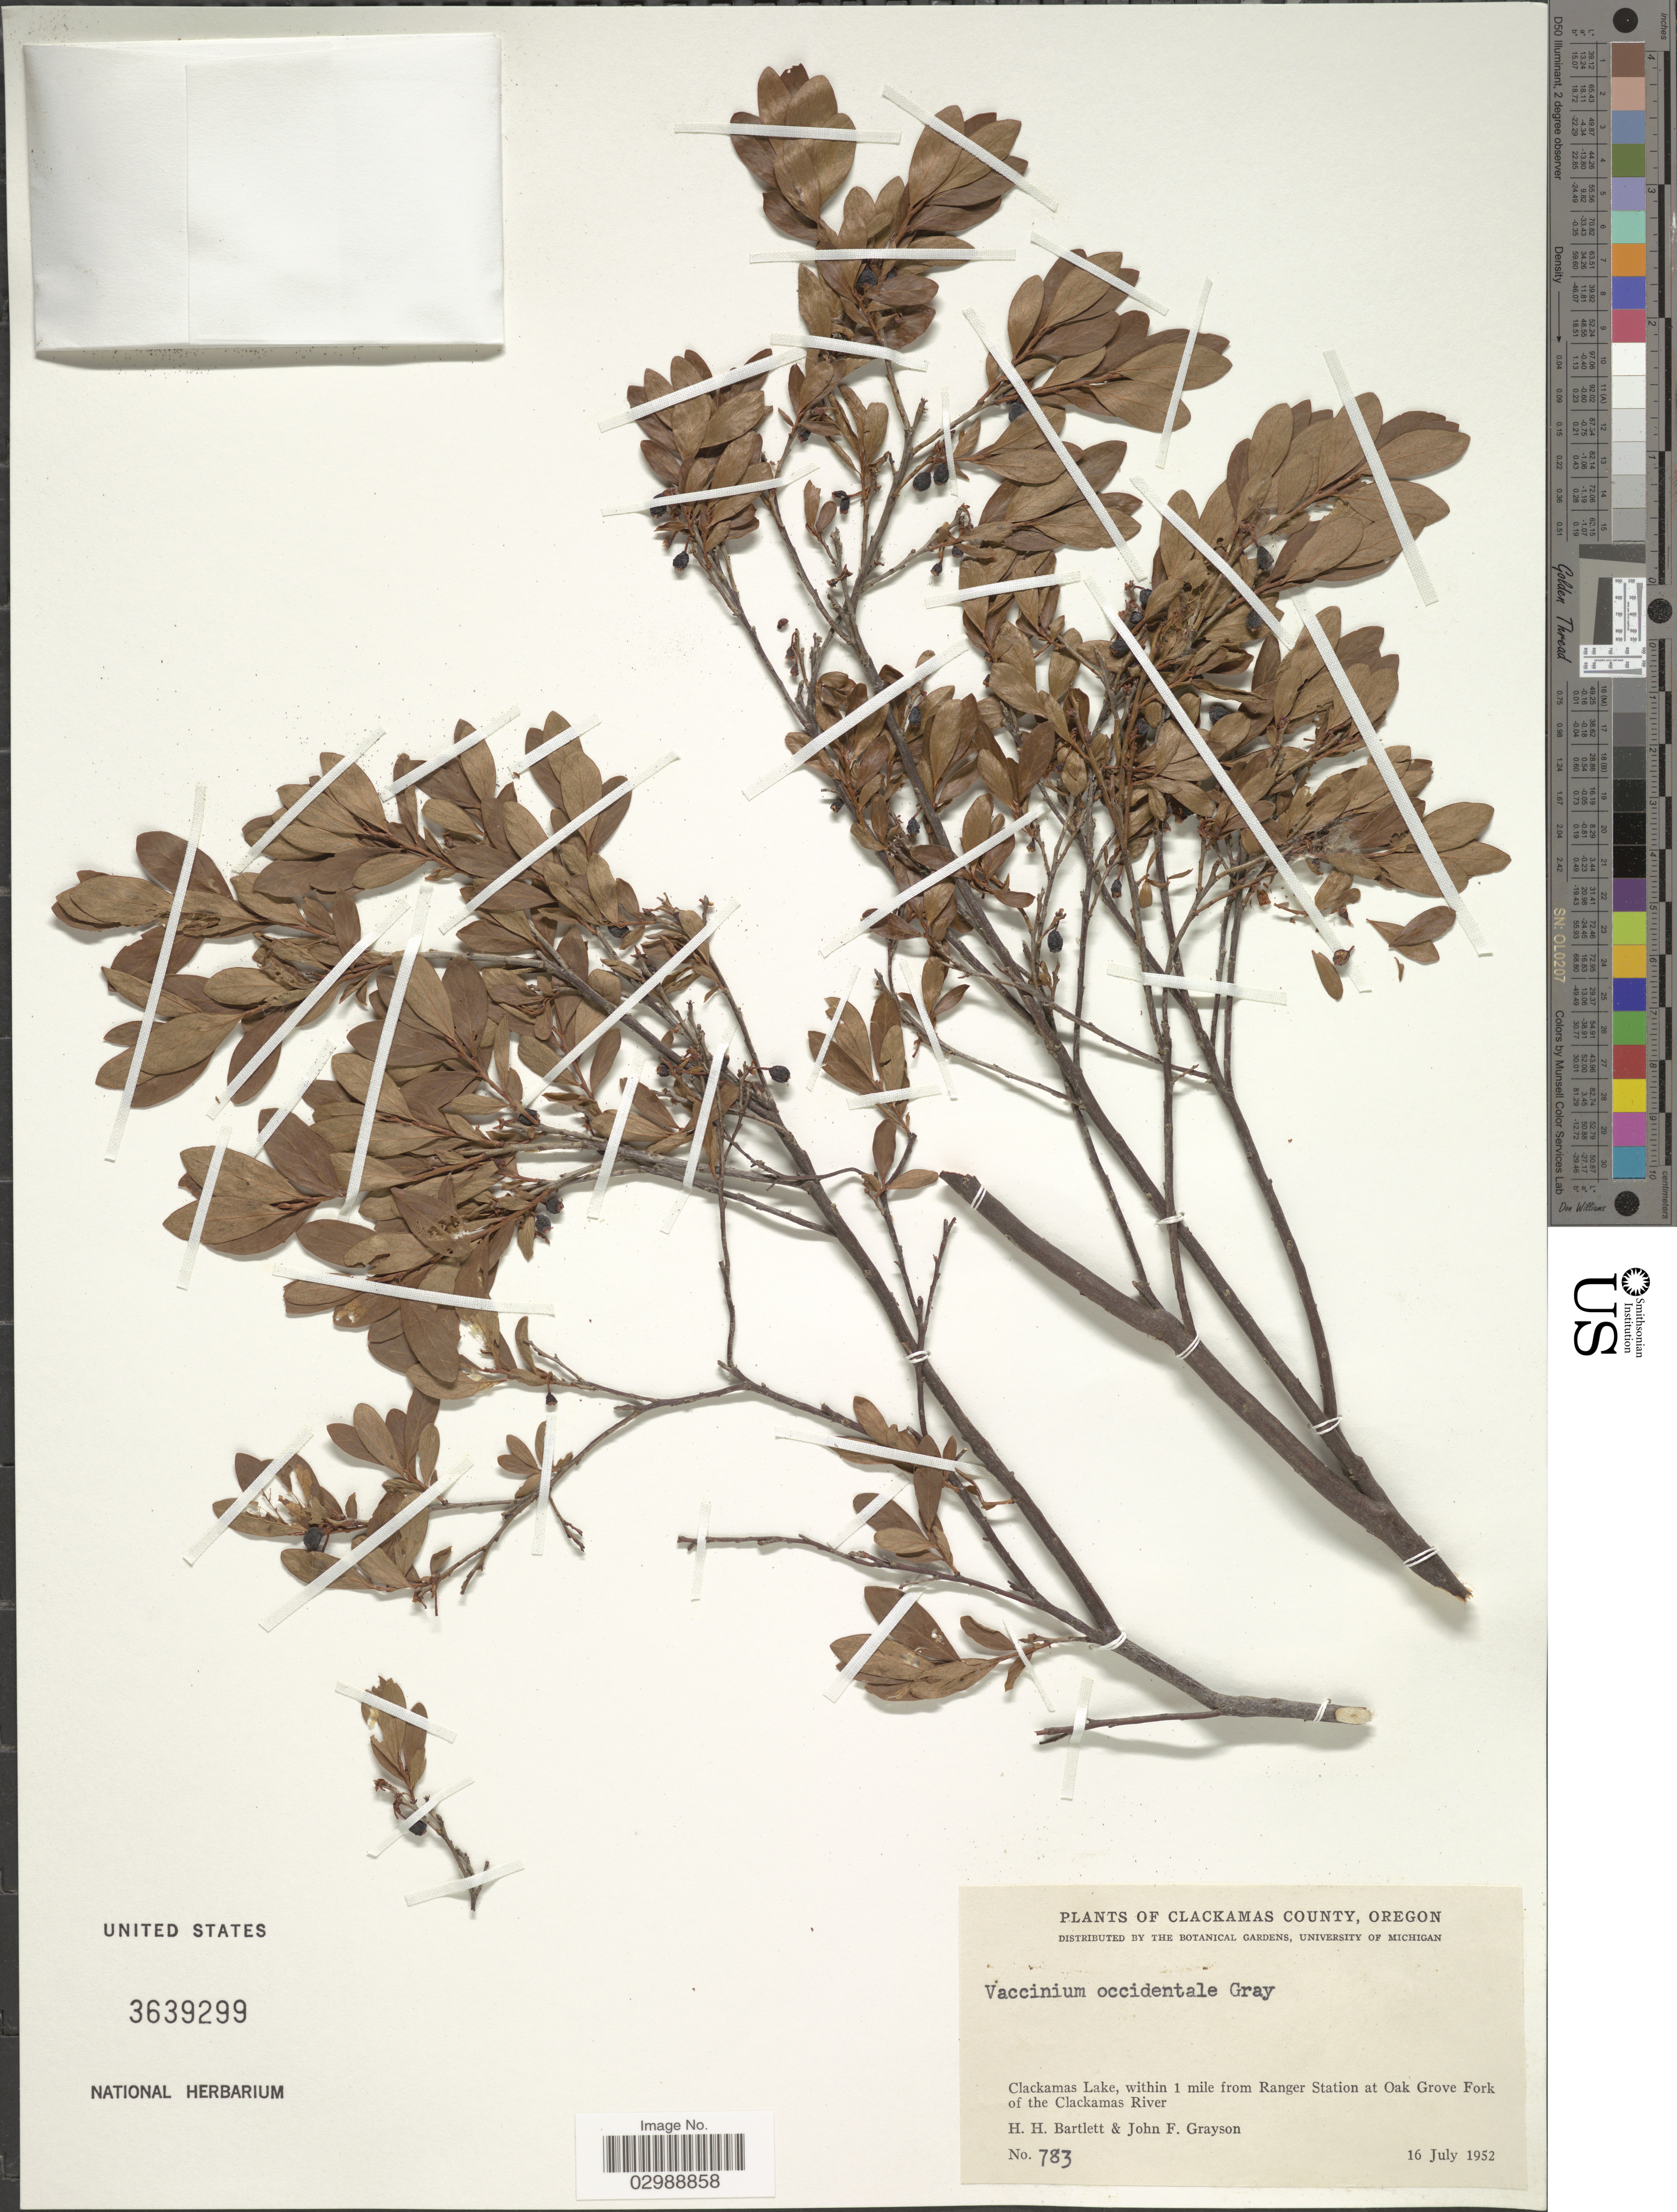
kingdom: Plantae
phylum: Tracheophyta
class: Magnoliopsida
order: Ericales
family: Ericaceae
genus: Vaccinium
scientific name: Vaccinium occidentale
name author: A. Gray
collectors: H. H. Bartlett & J. Grayson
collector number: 783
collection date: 1952-07-16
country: United States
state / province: Oregon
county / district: Clackamas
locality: Clackamas County. Clackamas Lake, within 1 mile from Ranger Station at Oak Grove Fork of the Clackamas River.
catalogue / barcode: US 3639299